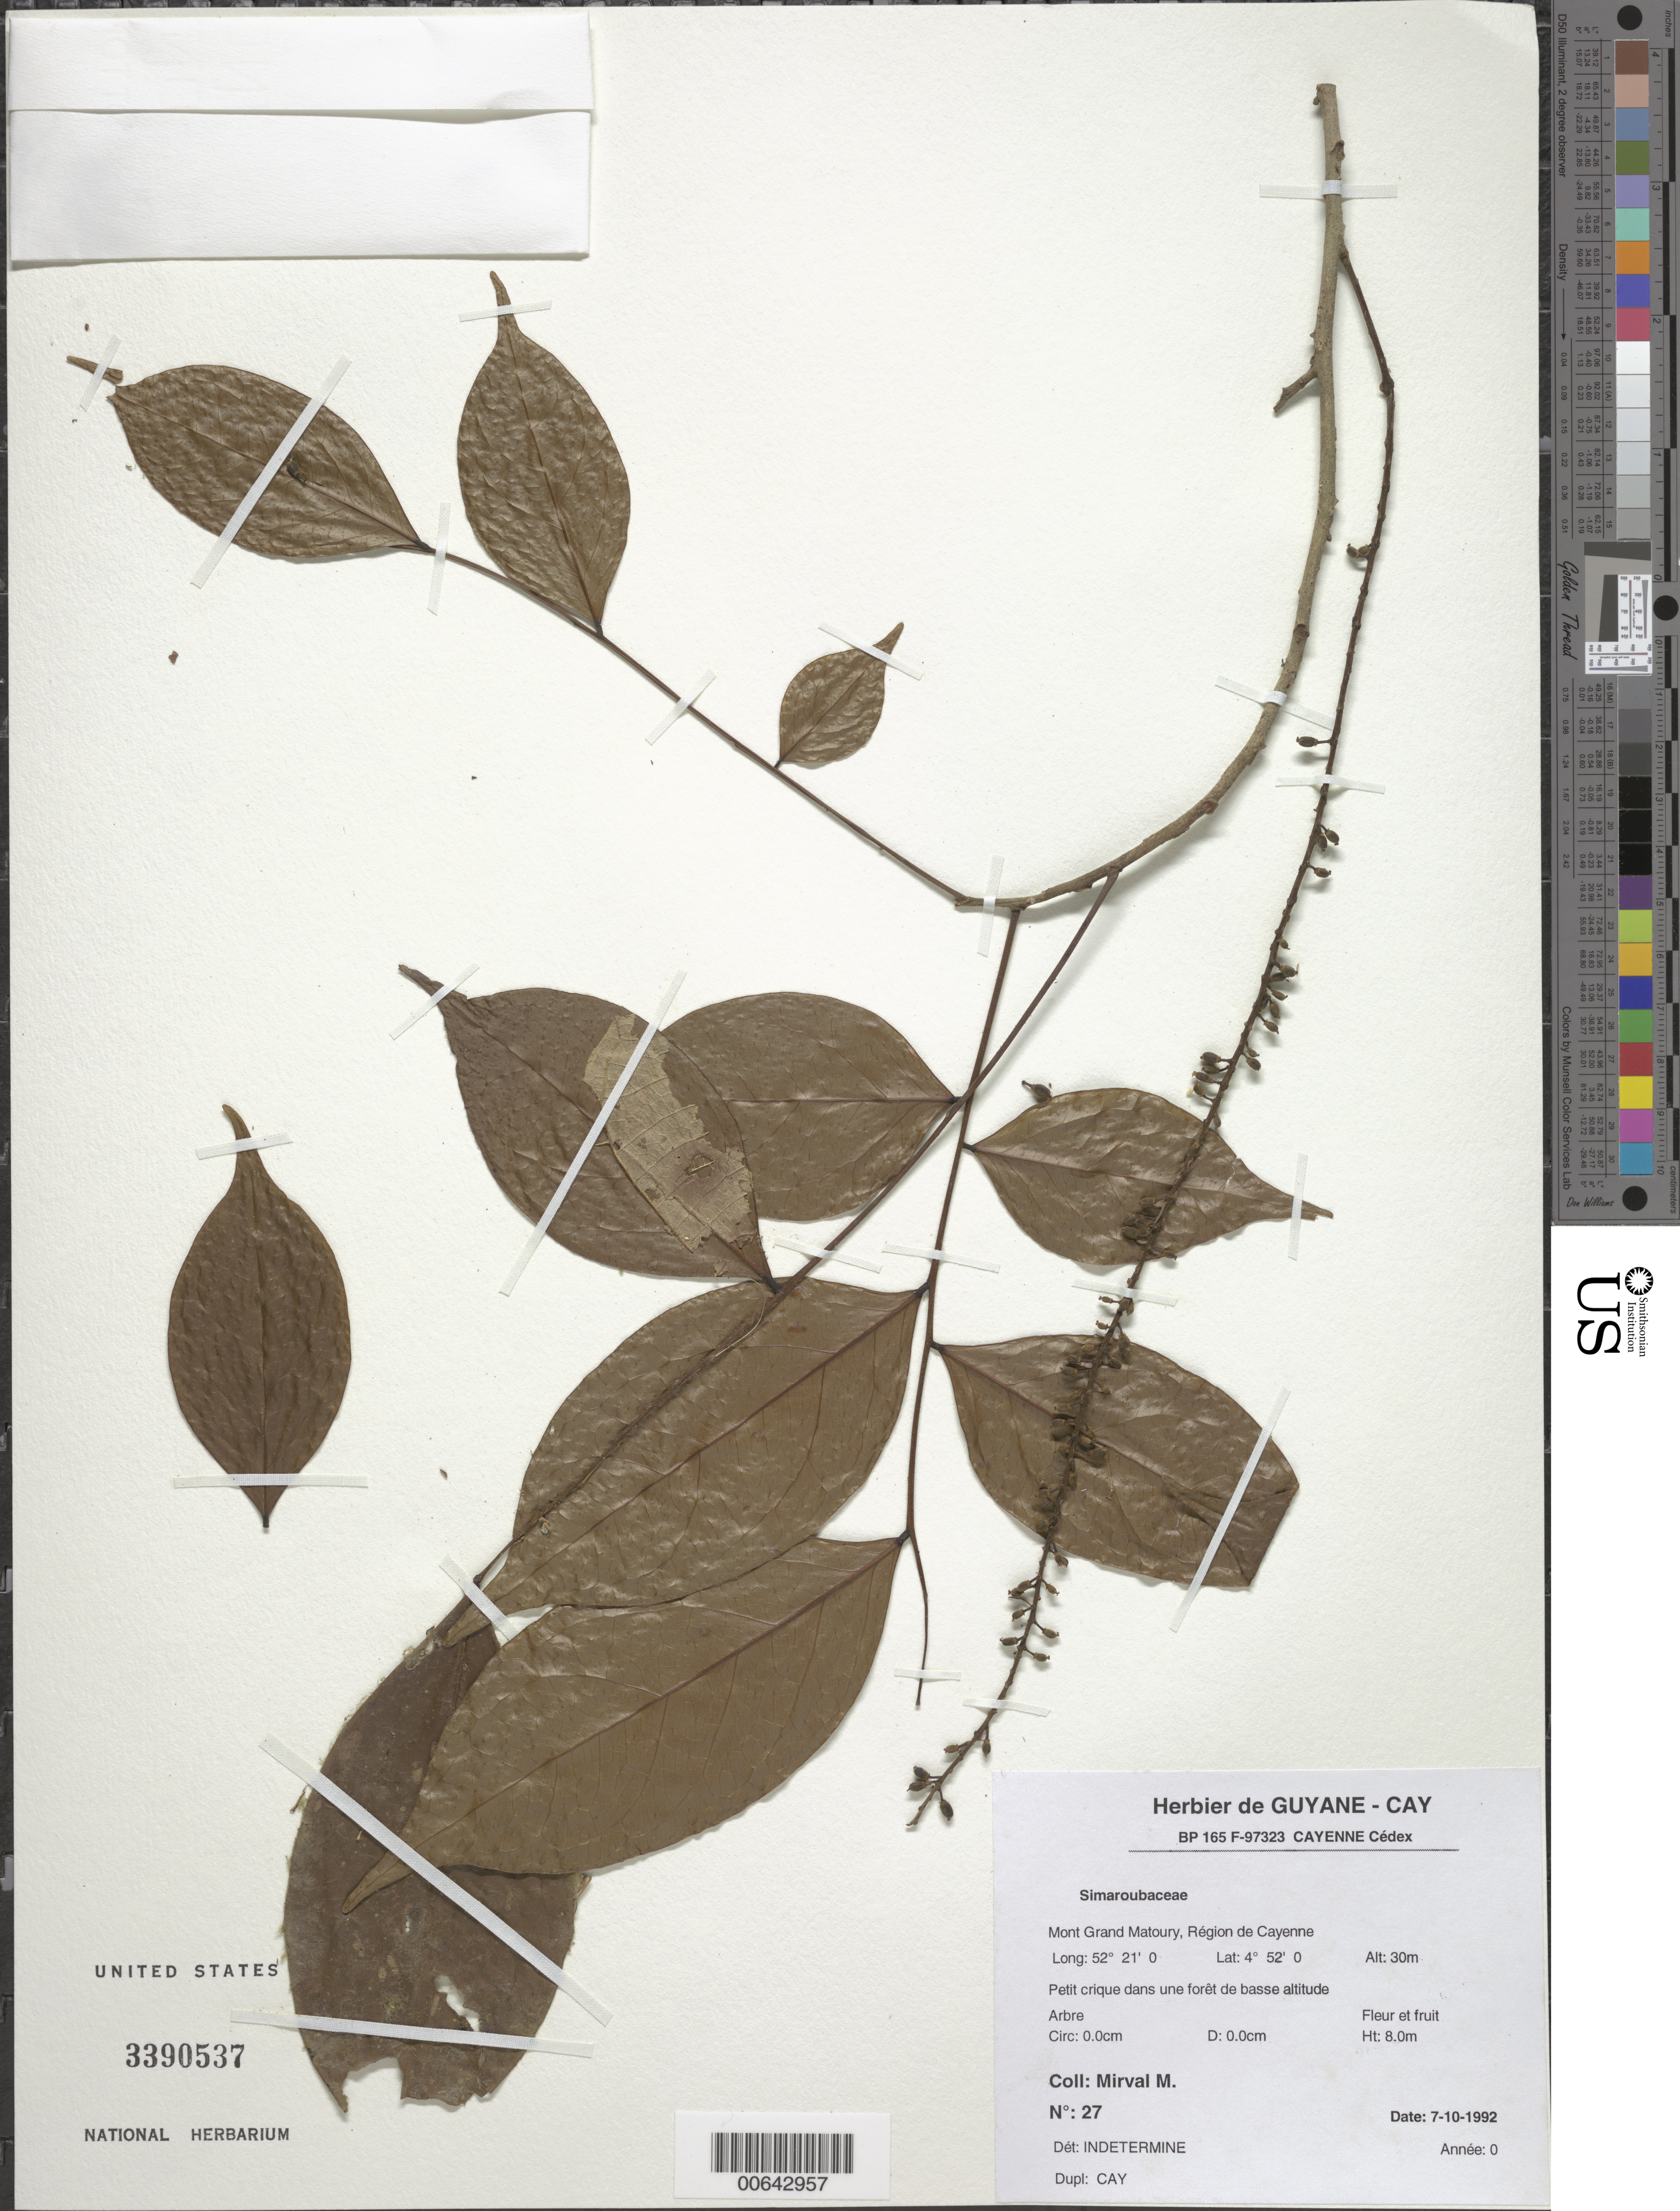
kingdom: Plantae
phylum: Tracheophyta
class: Magnoliopsida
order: Sapindales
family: Simaroubaceae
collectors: M. Mirval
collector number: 27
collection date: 1992-10-07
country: French Guiana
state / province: Cayenne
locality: Mont Grand Matoury, Région de Cayenne.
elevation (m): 30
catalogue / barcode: US 3390537